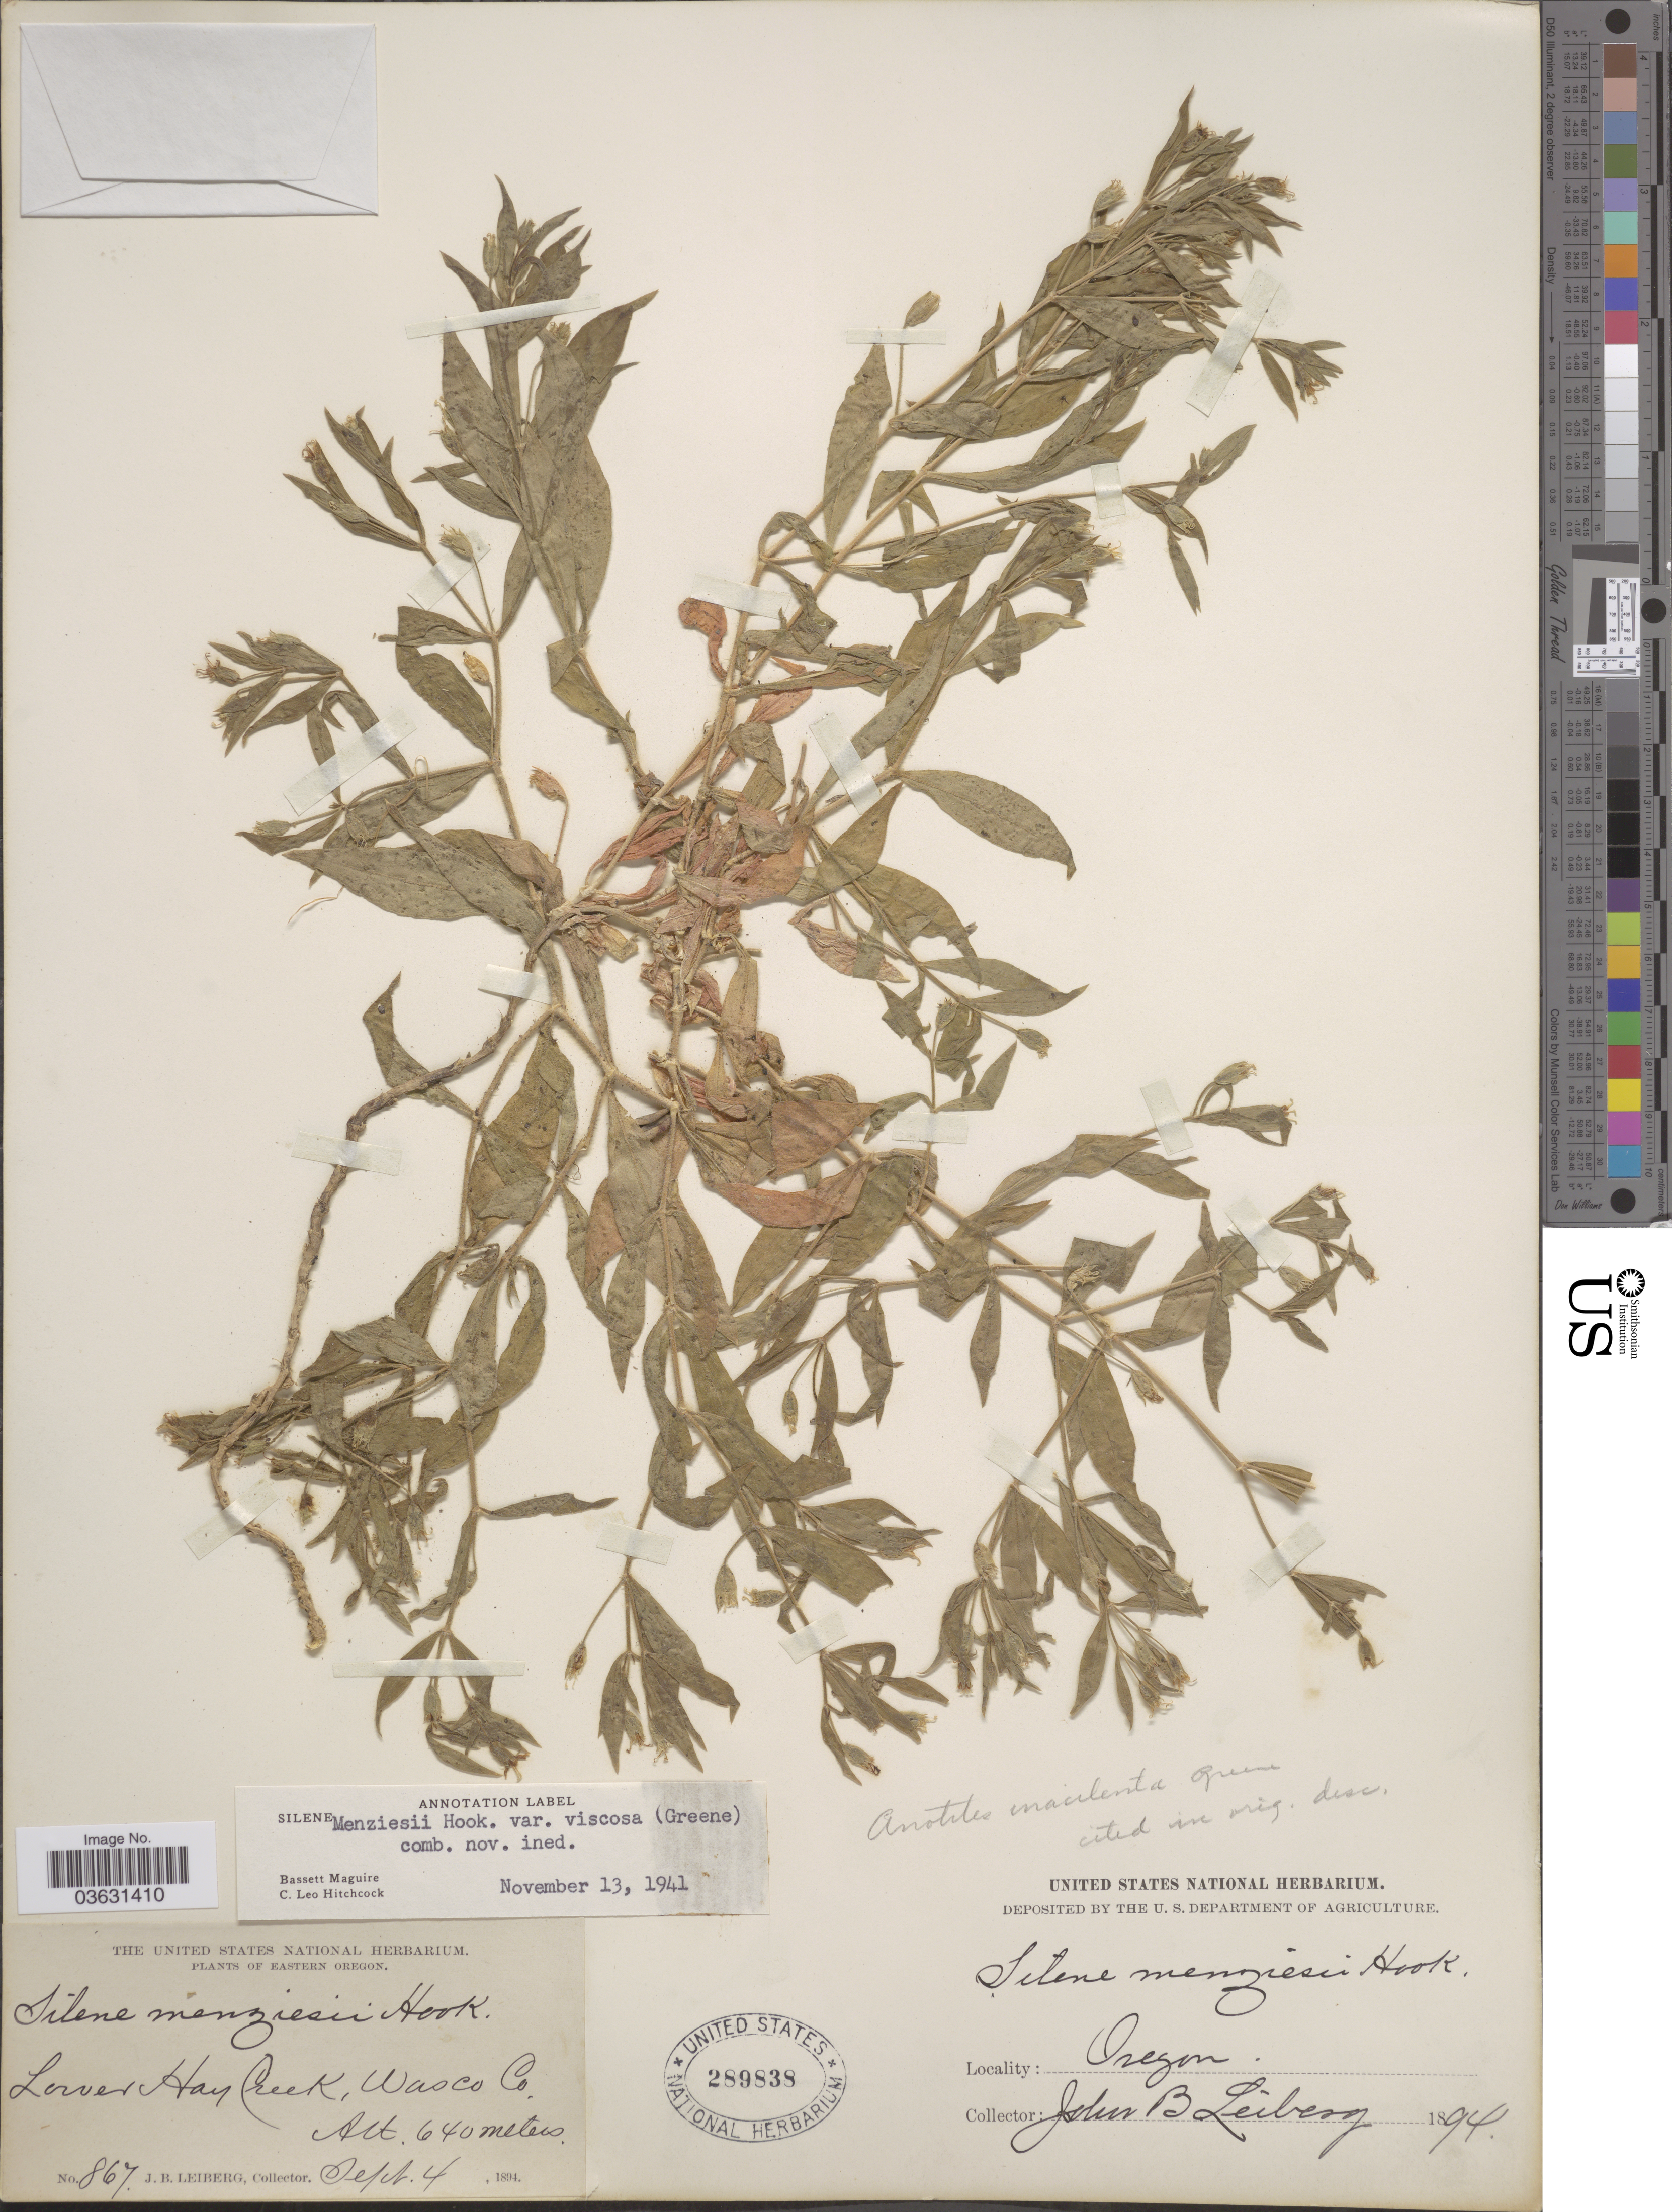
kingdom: Plantae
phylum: Tracheophyta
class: Magnoliopsida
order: Caryophyllales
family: Caryophyllaceae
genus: Silene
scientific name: Silene menziesii var. viscosa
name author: (Greene) C.L. Hitchc. & Maguire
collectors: J. B. Leiberg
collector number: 867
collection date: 1894-09-04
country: United States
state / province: Oregon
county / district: Wasco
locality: Eastern Oregon. Lower Hay Creek, Wasco Co.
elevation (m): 640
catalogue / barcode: US 289838